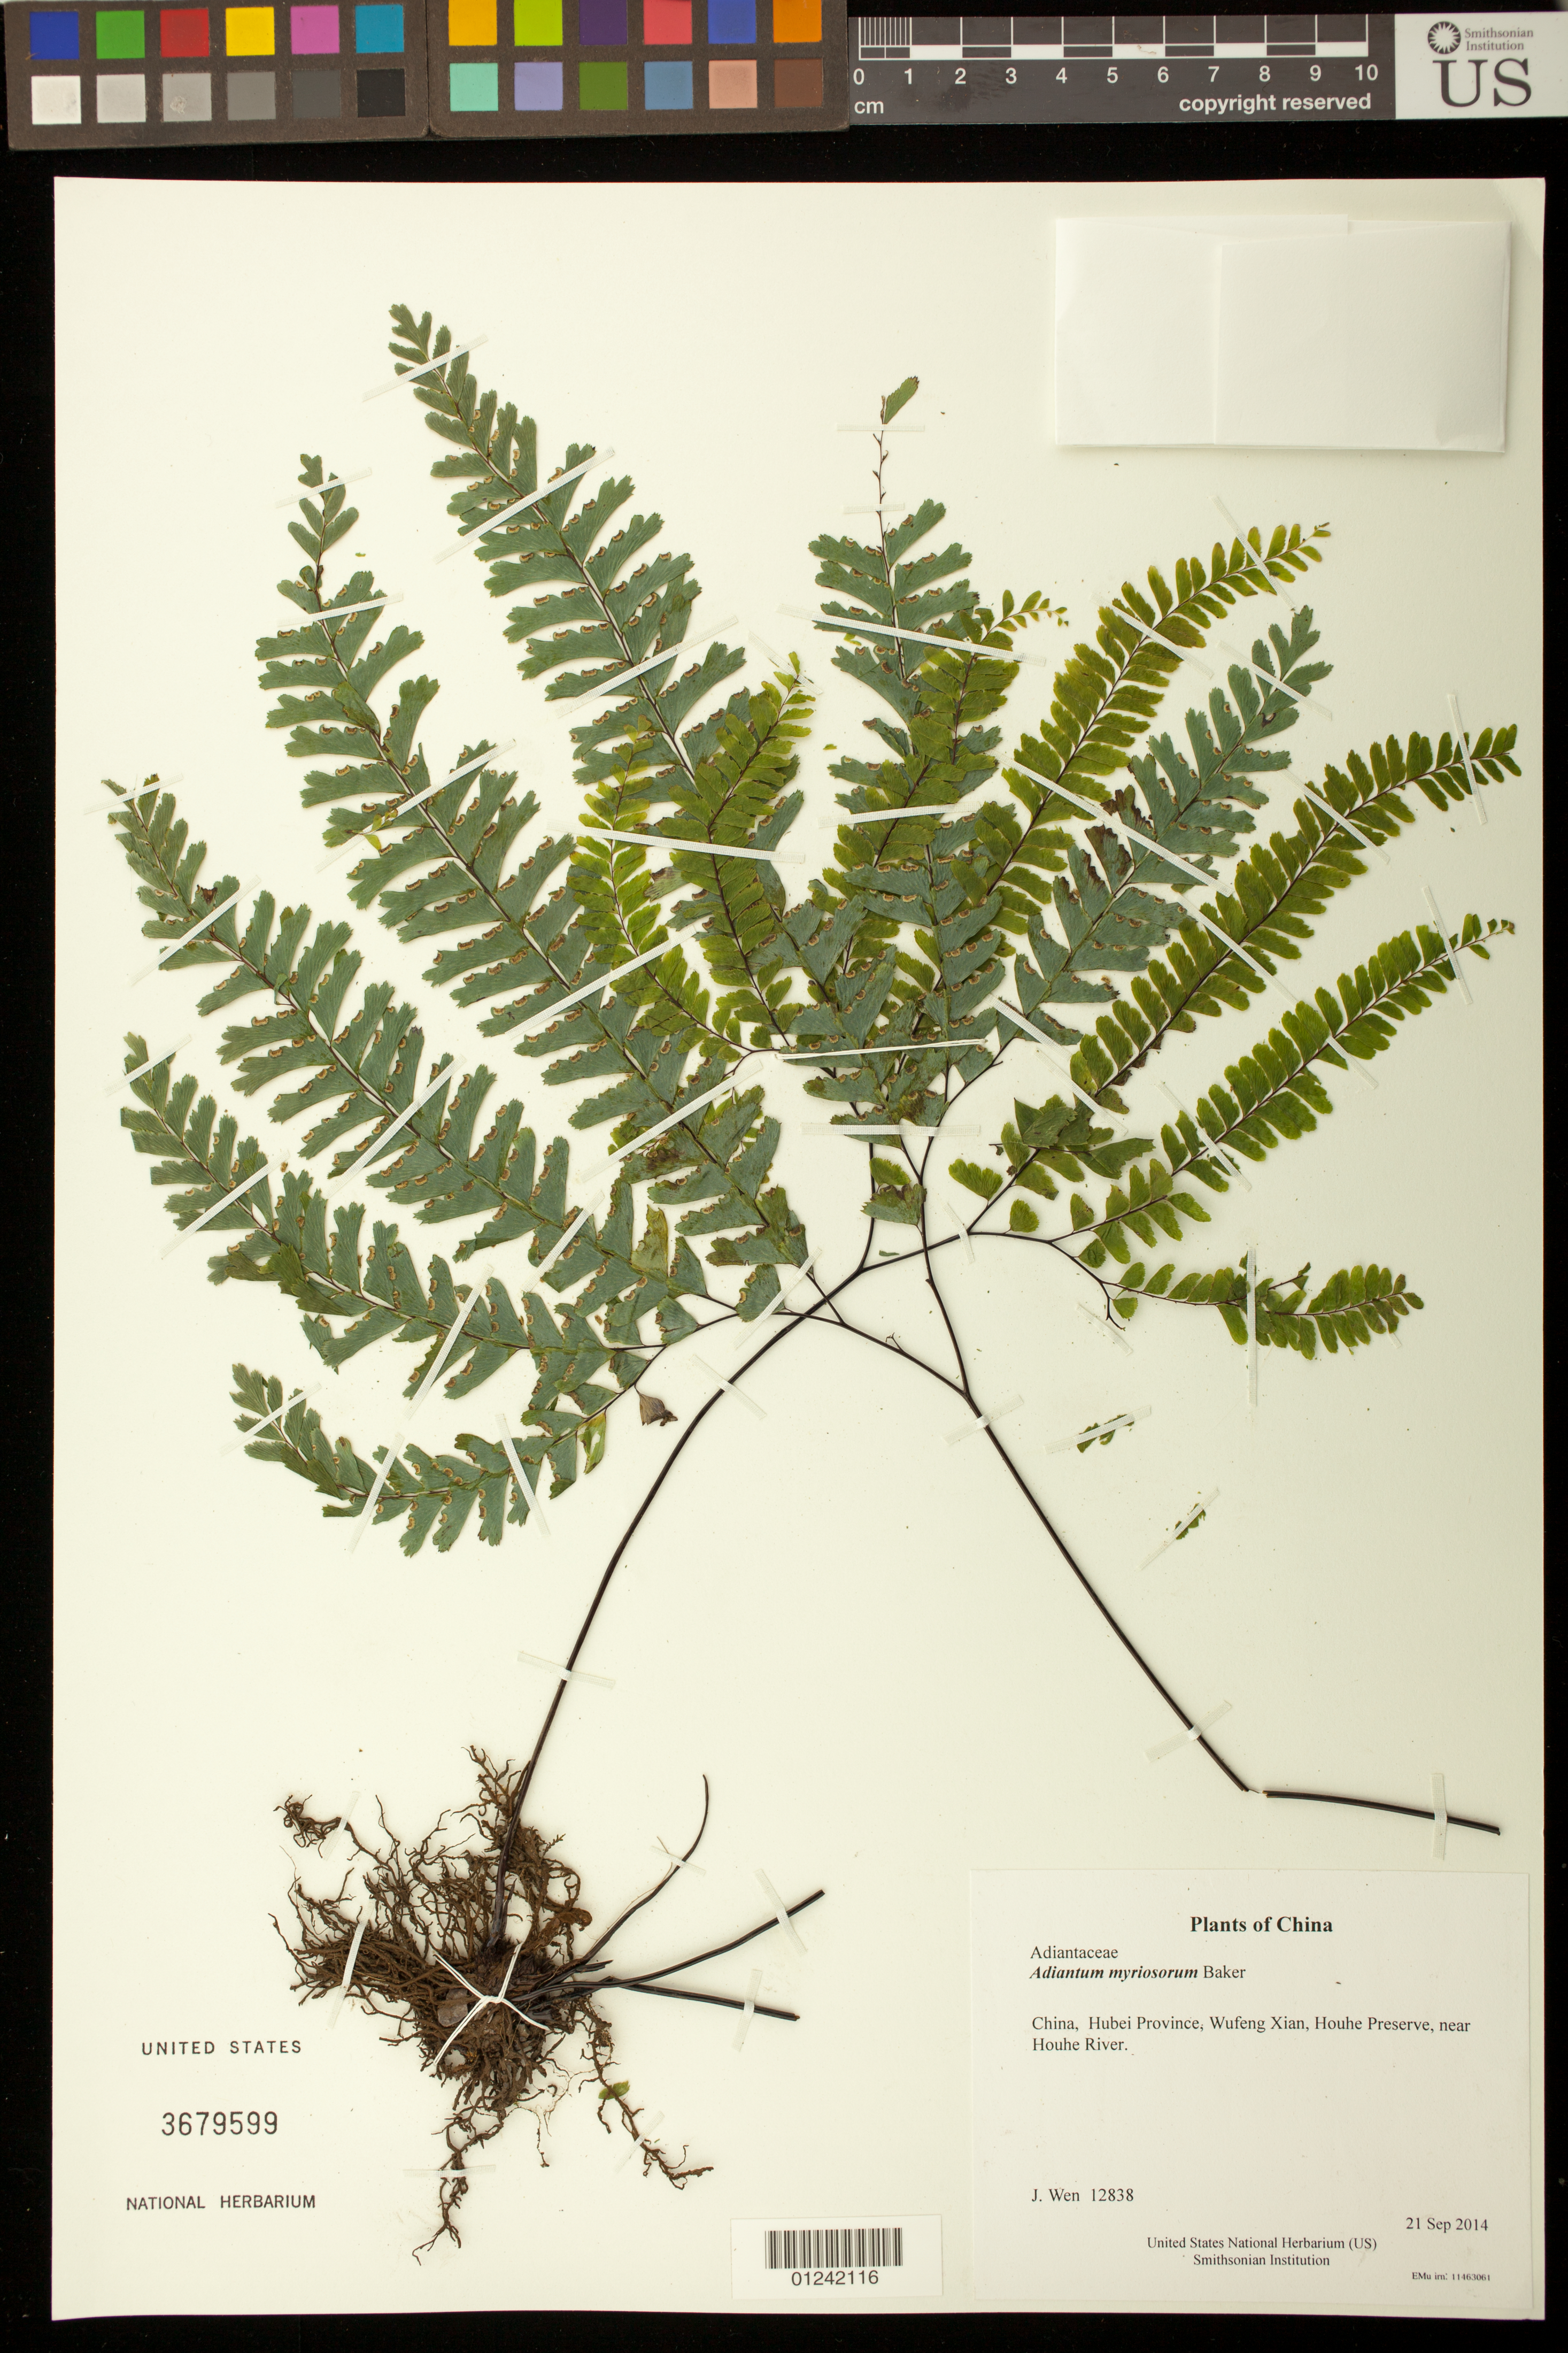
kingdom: Plantae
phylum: Tracheophyta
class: Polypodiopsida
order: Polypodiales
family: Pteridaceae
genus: Adiantum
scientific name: Adiantum myriosorum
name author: Baker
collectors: J. Wen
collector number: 12838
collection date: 2014-09-21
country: China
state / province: Hubei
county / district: Wufeng Xian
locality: Houhe Preserve, near Houhe River.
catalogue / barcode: US 3679599